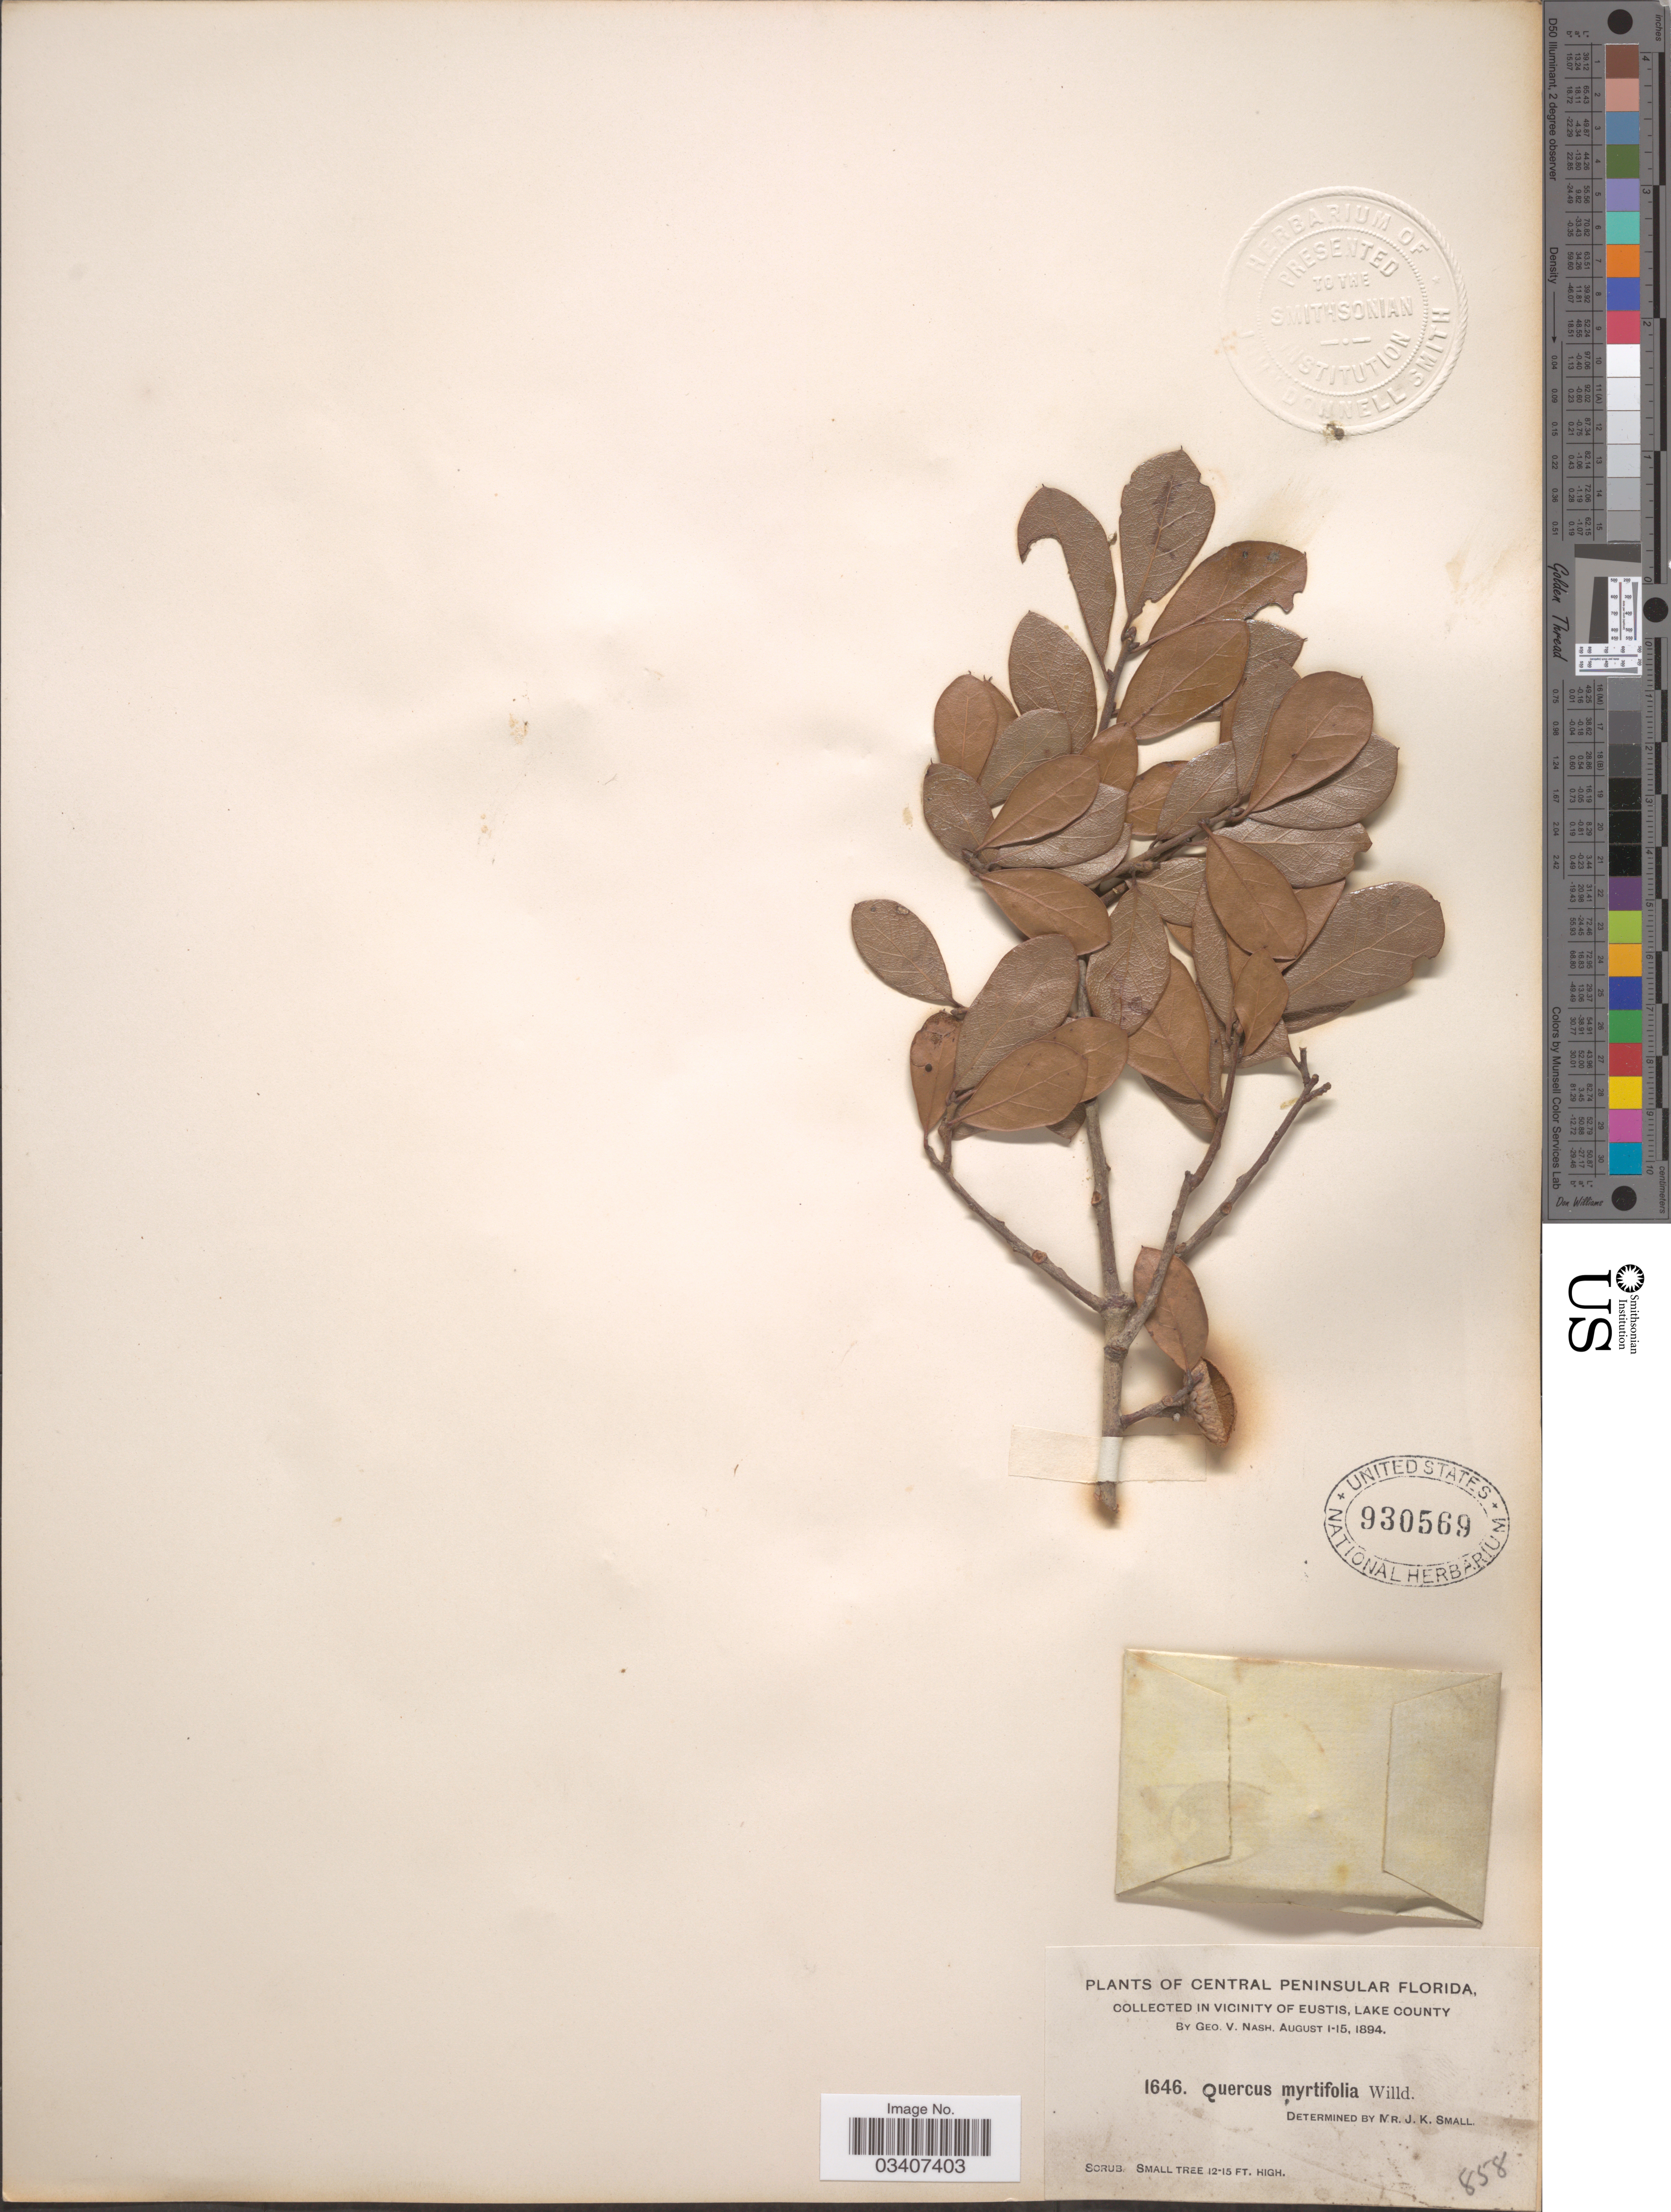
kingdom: Plantae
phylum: Tracheophyta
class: Magnoliopsida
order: Fagales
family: Fagaceae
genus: Quercus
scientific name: Quercus myrtifolia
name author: Willd.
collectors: G. V. Nash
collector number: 1646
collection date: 1894-08-01/1894-08-15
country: United States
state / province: Florida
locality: Central Peninsular Florida. Vicinity of Eustis, Lake County.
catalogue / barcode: US 930569